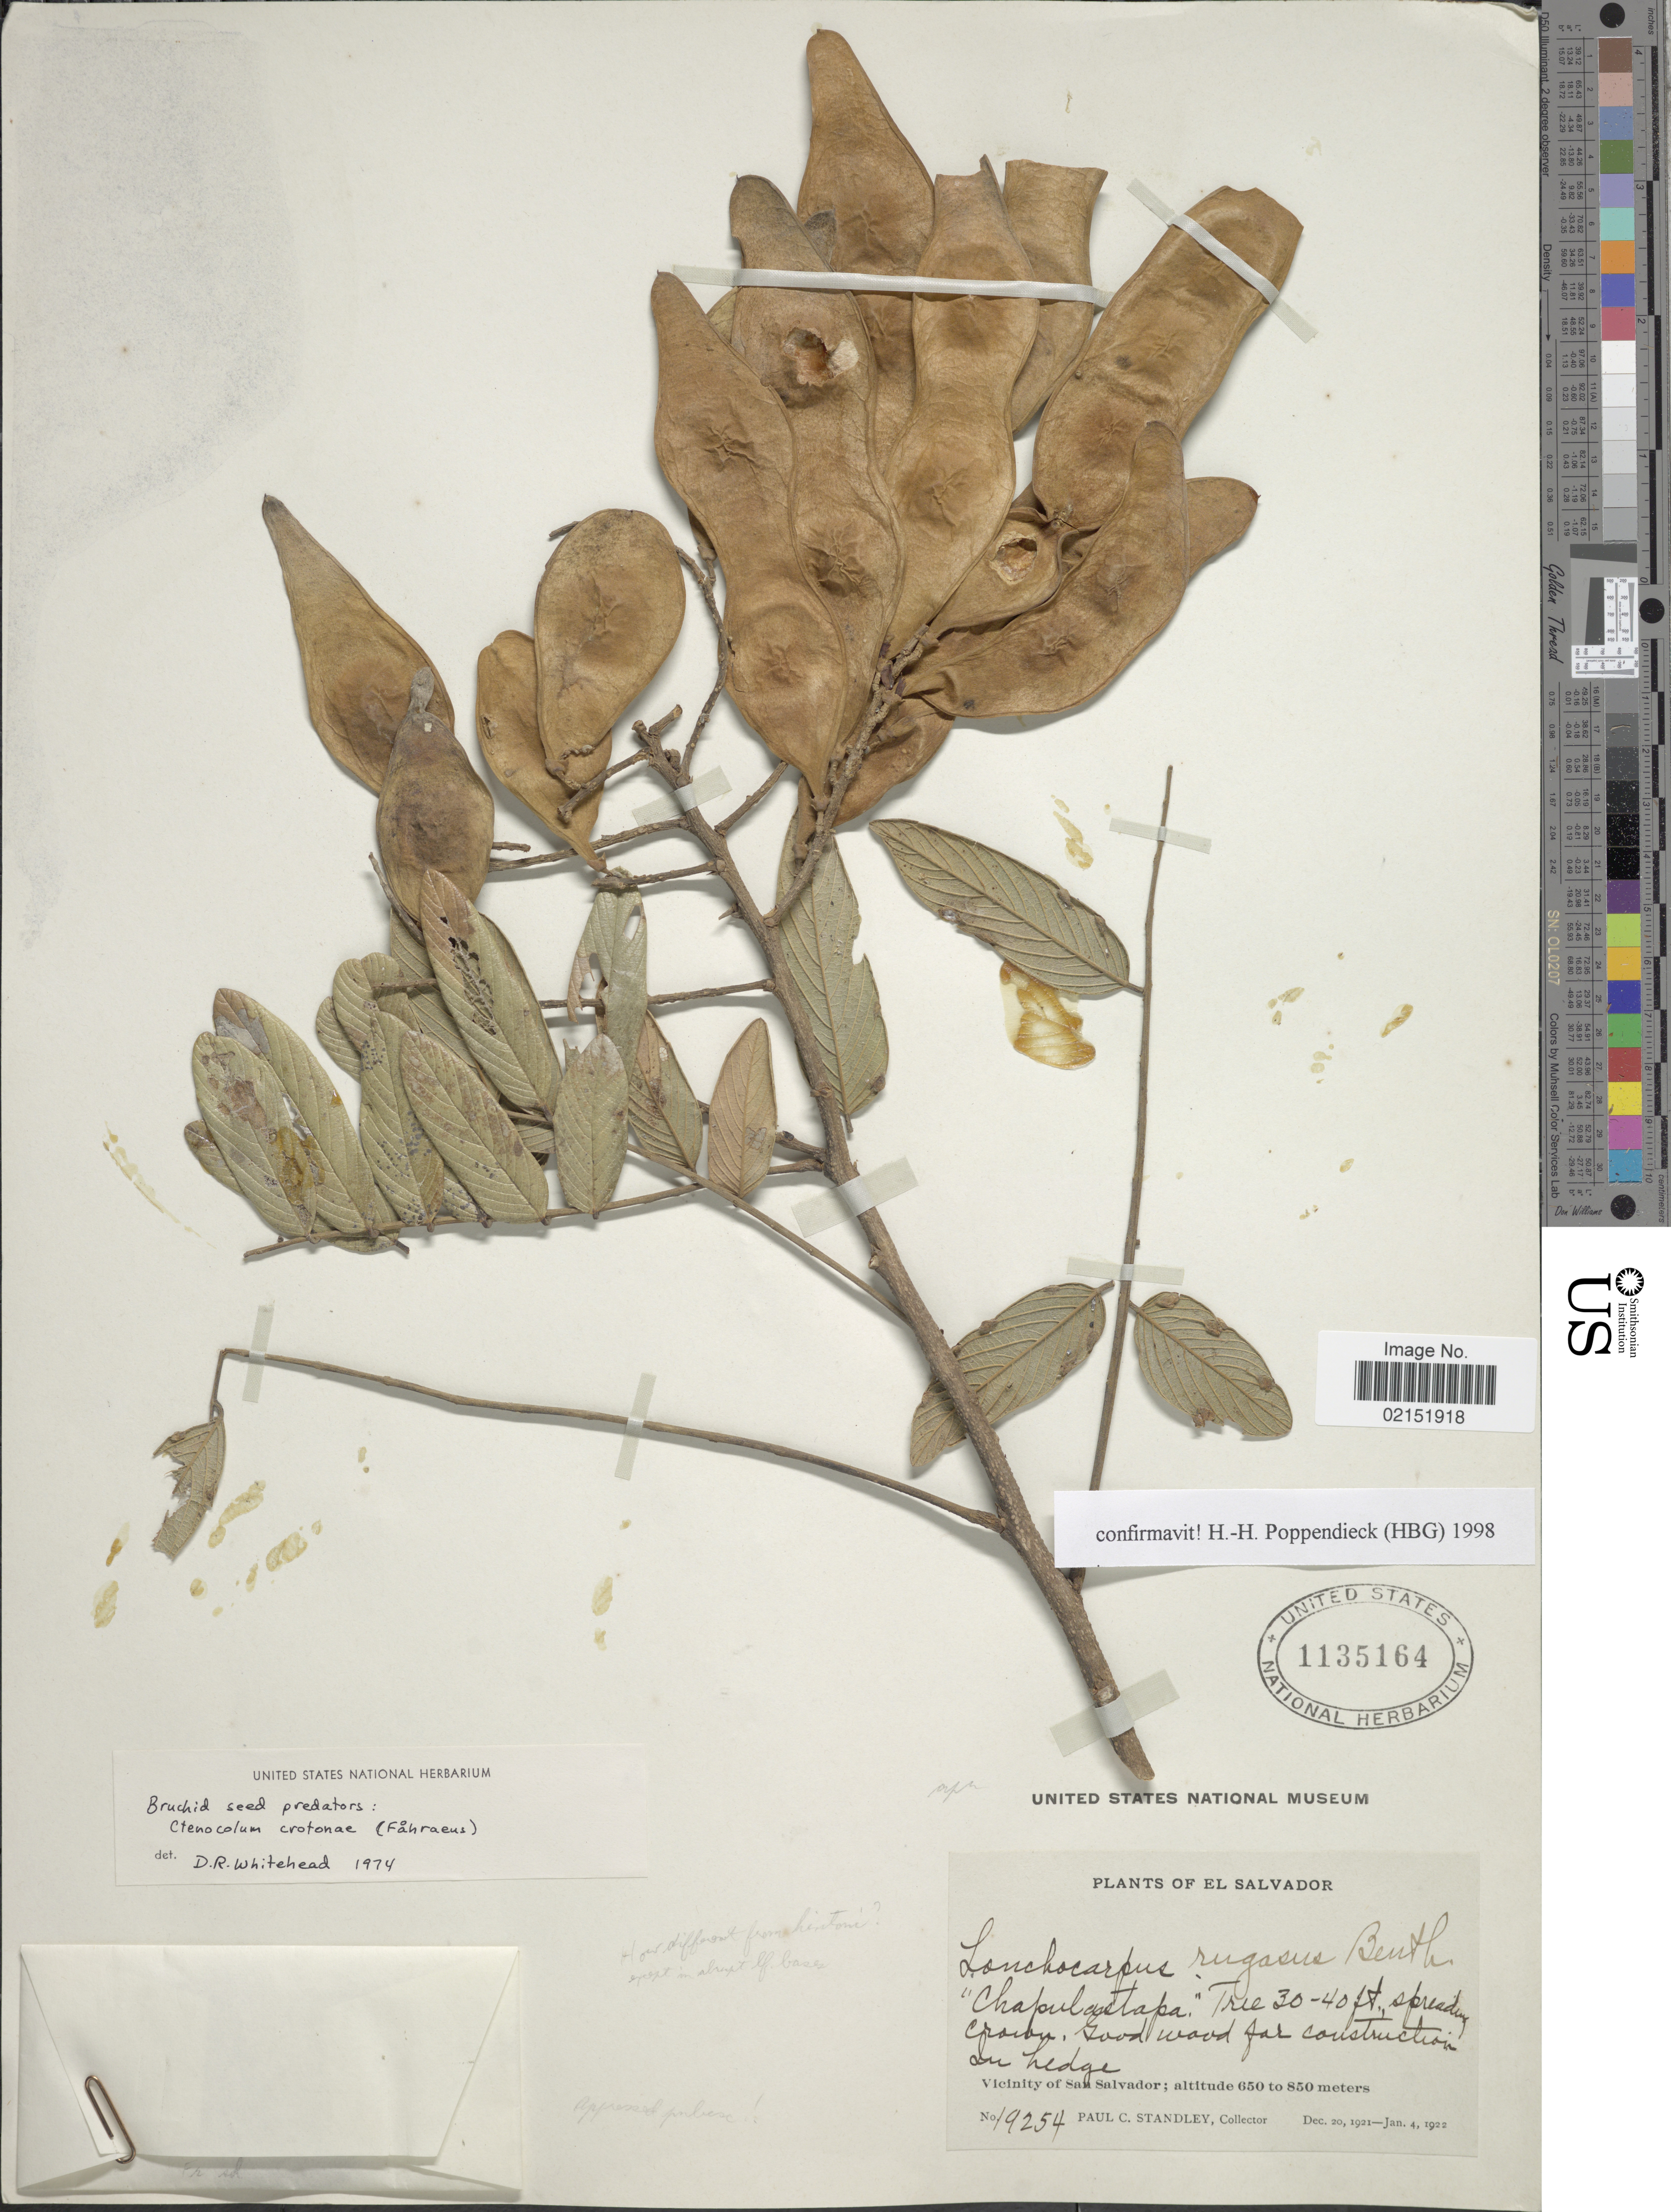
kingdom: Plantae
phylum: Tracheophyta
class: Magnoliopsida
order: Fabales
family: Fabaceae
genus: Lonchocarpus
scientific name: Lonchocarpus rugosus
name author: Benth.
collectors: P. C. Standley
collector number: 19254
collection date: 1921-12-20/1922-01-04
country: El Salvador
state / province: San Salvador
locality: Vicinity of San Salvador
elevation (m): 650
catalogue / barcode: US 1135164